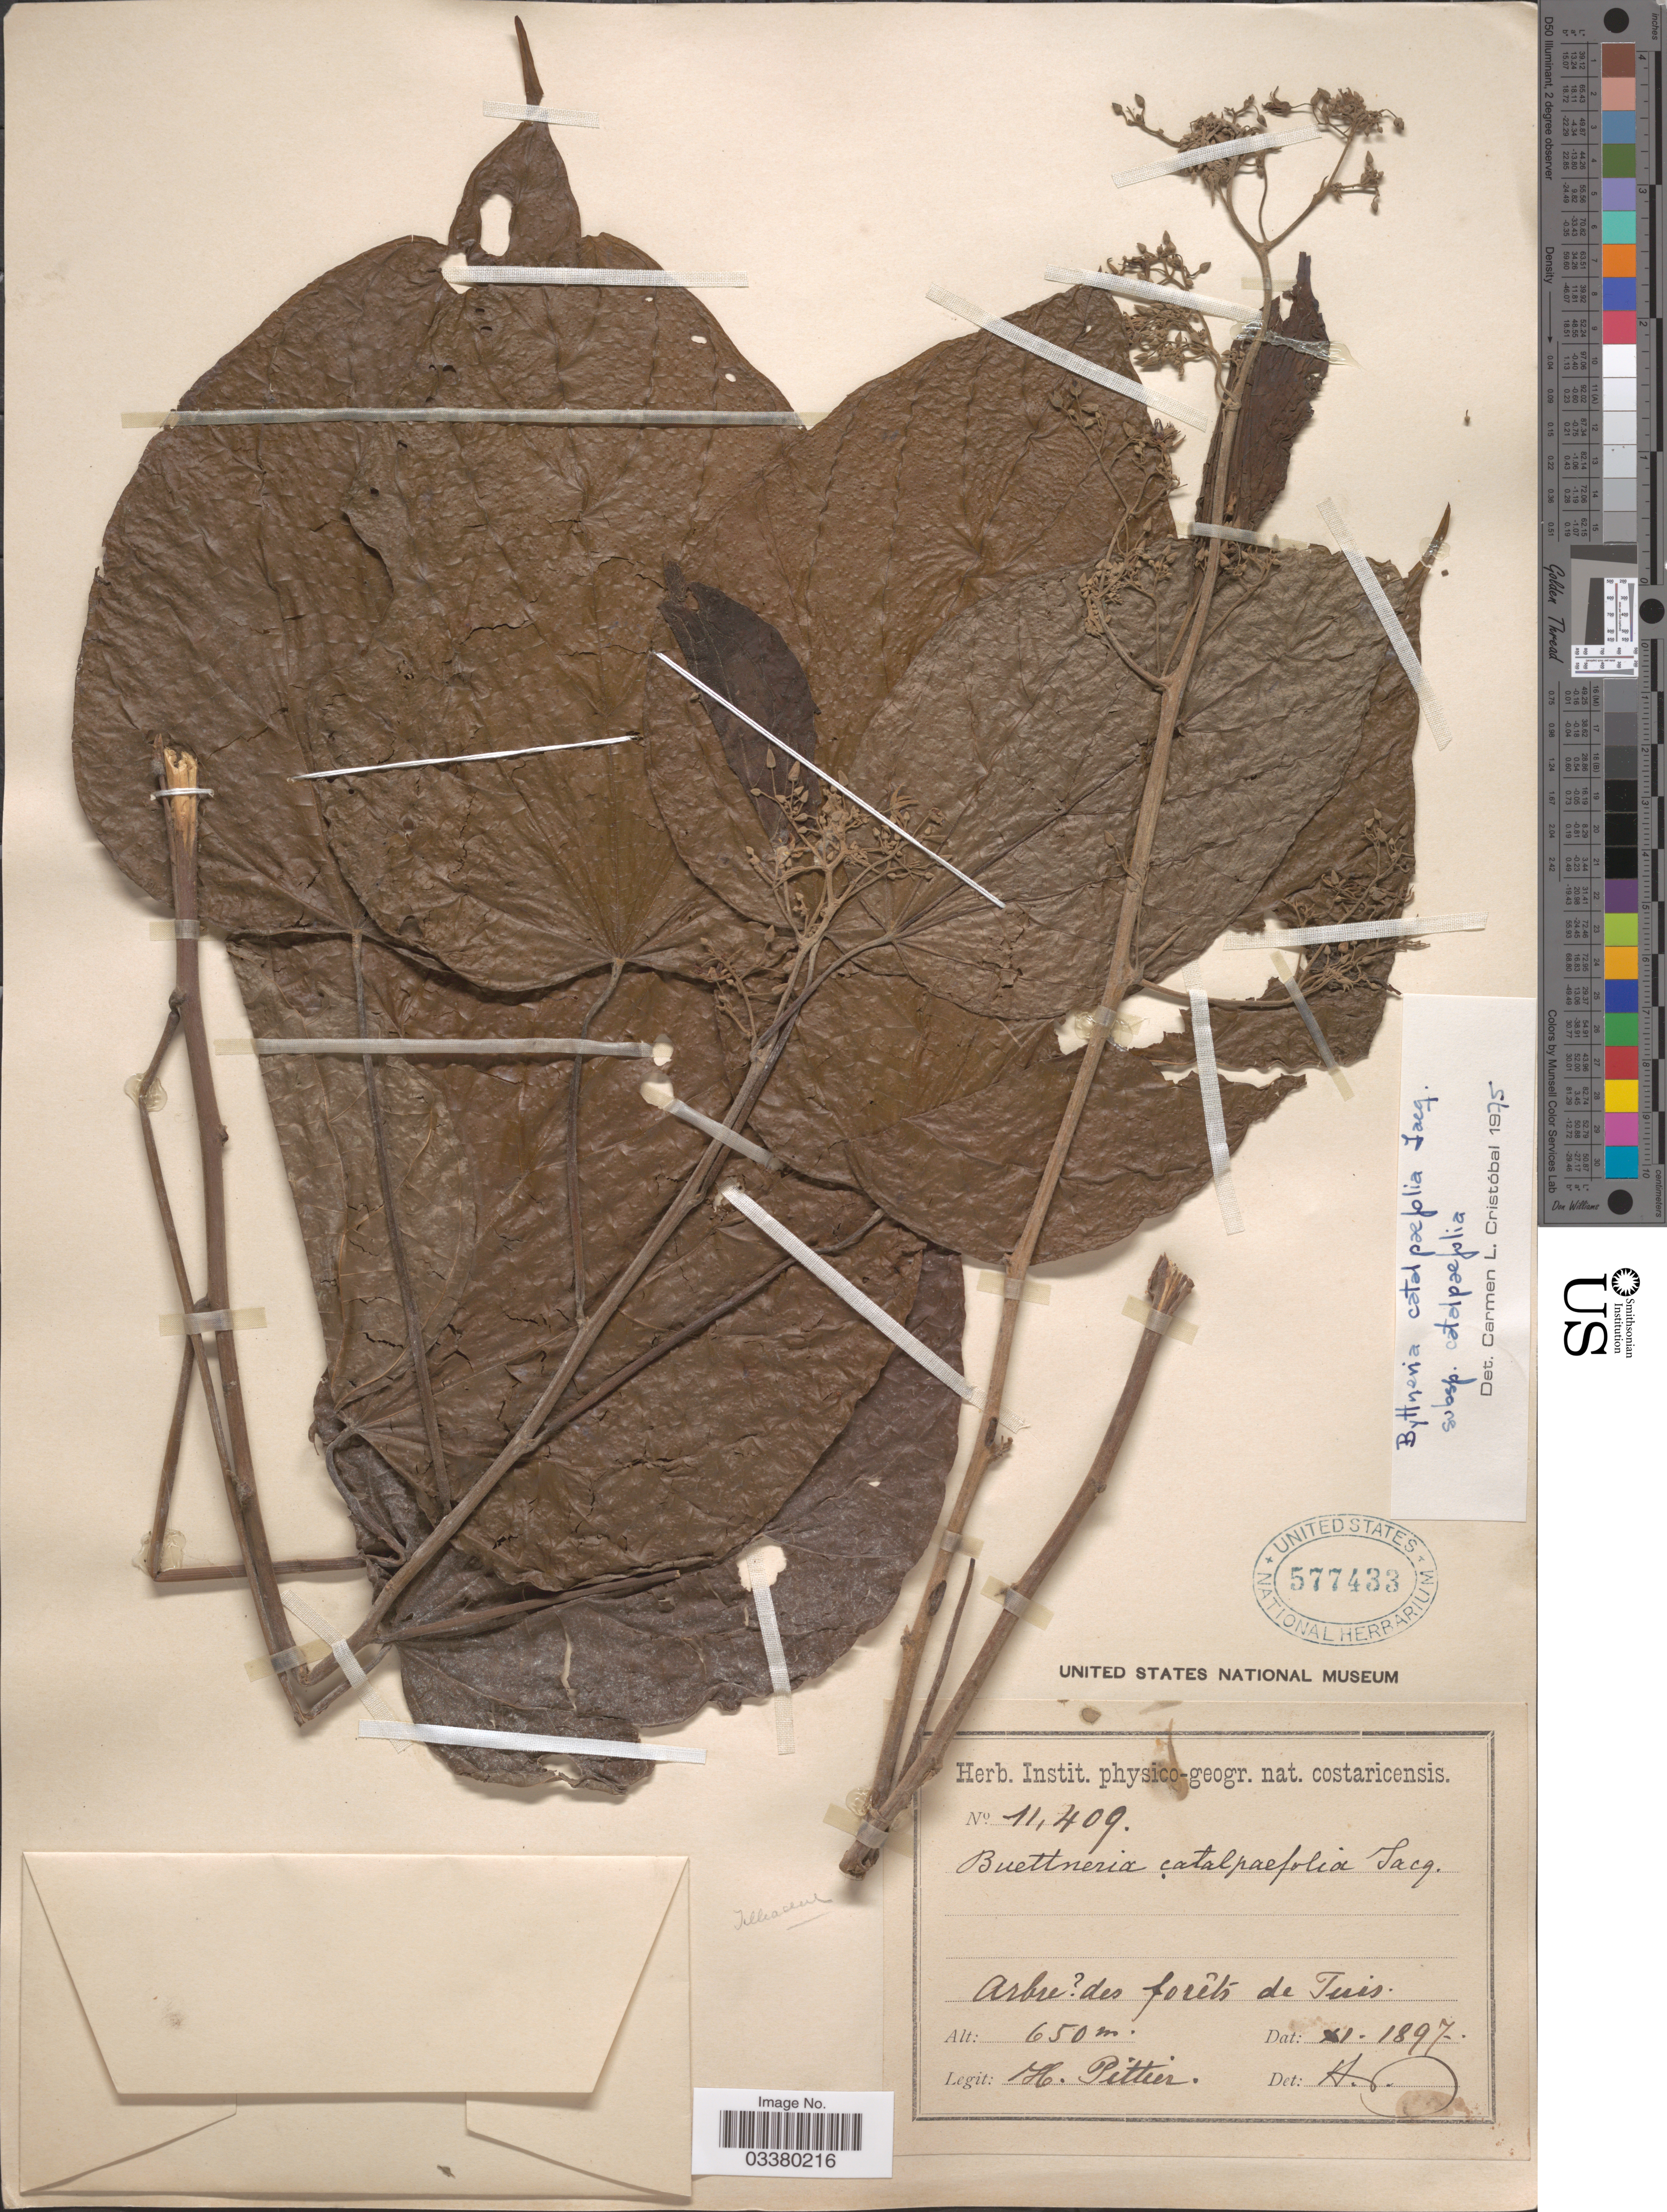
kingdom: Plantae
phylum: Tracheophyta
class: Magnoliopsida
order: Malvales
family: Malvaceae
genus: Byttneria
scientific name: Byttneria catalpifolia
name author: Jacq.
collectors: H. F. Pittier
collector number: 11409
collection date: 1897-11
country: Costa Rica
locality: Arbre des forêts de Tuis.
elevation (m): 650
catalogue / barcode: US 577433